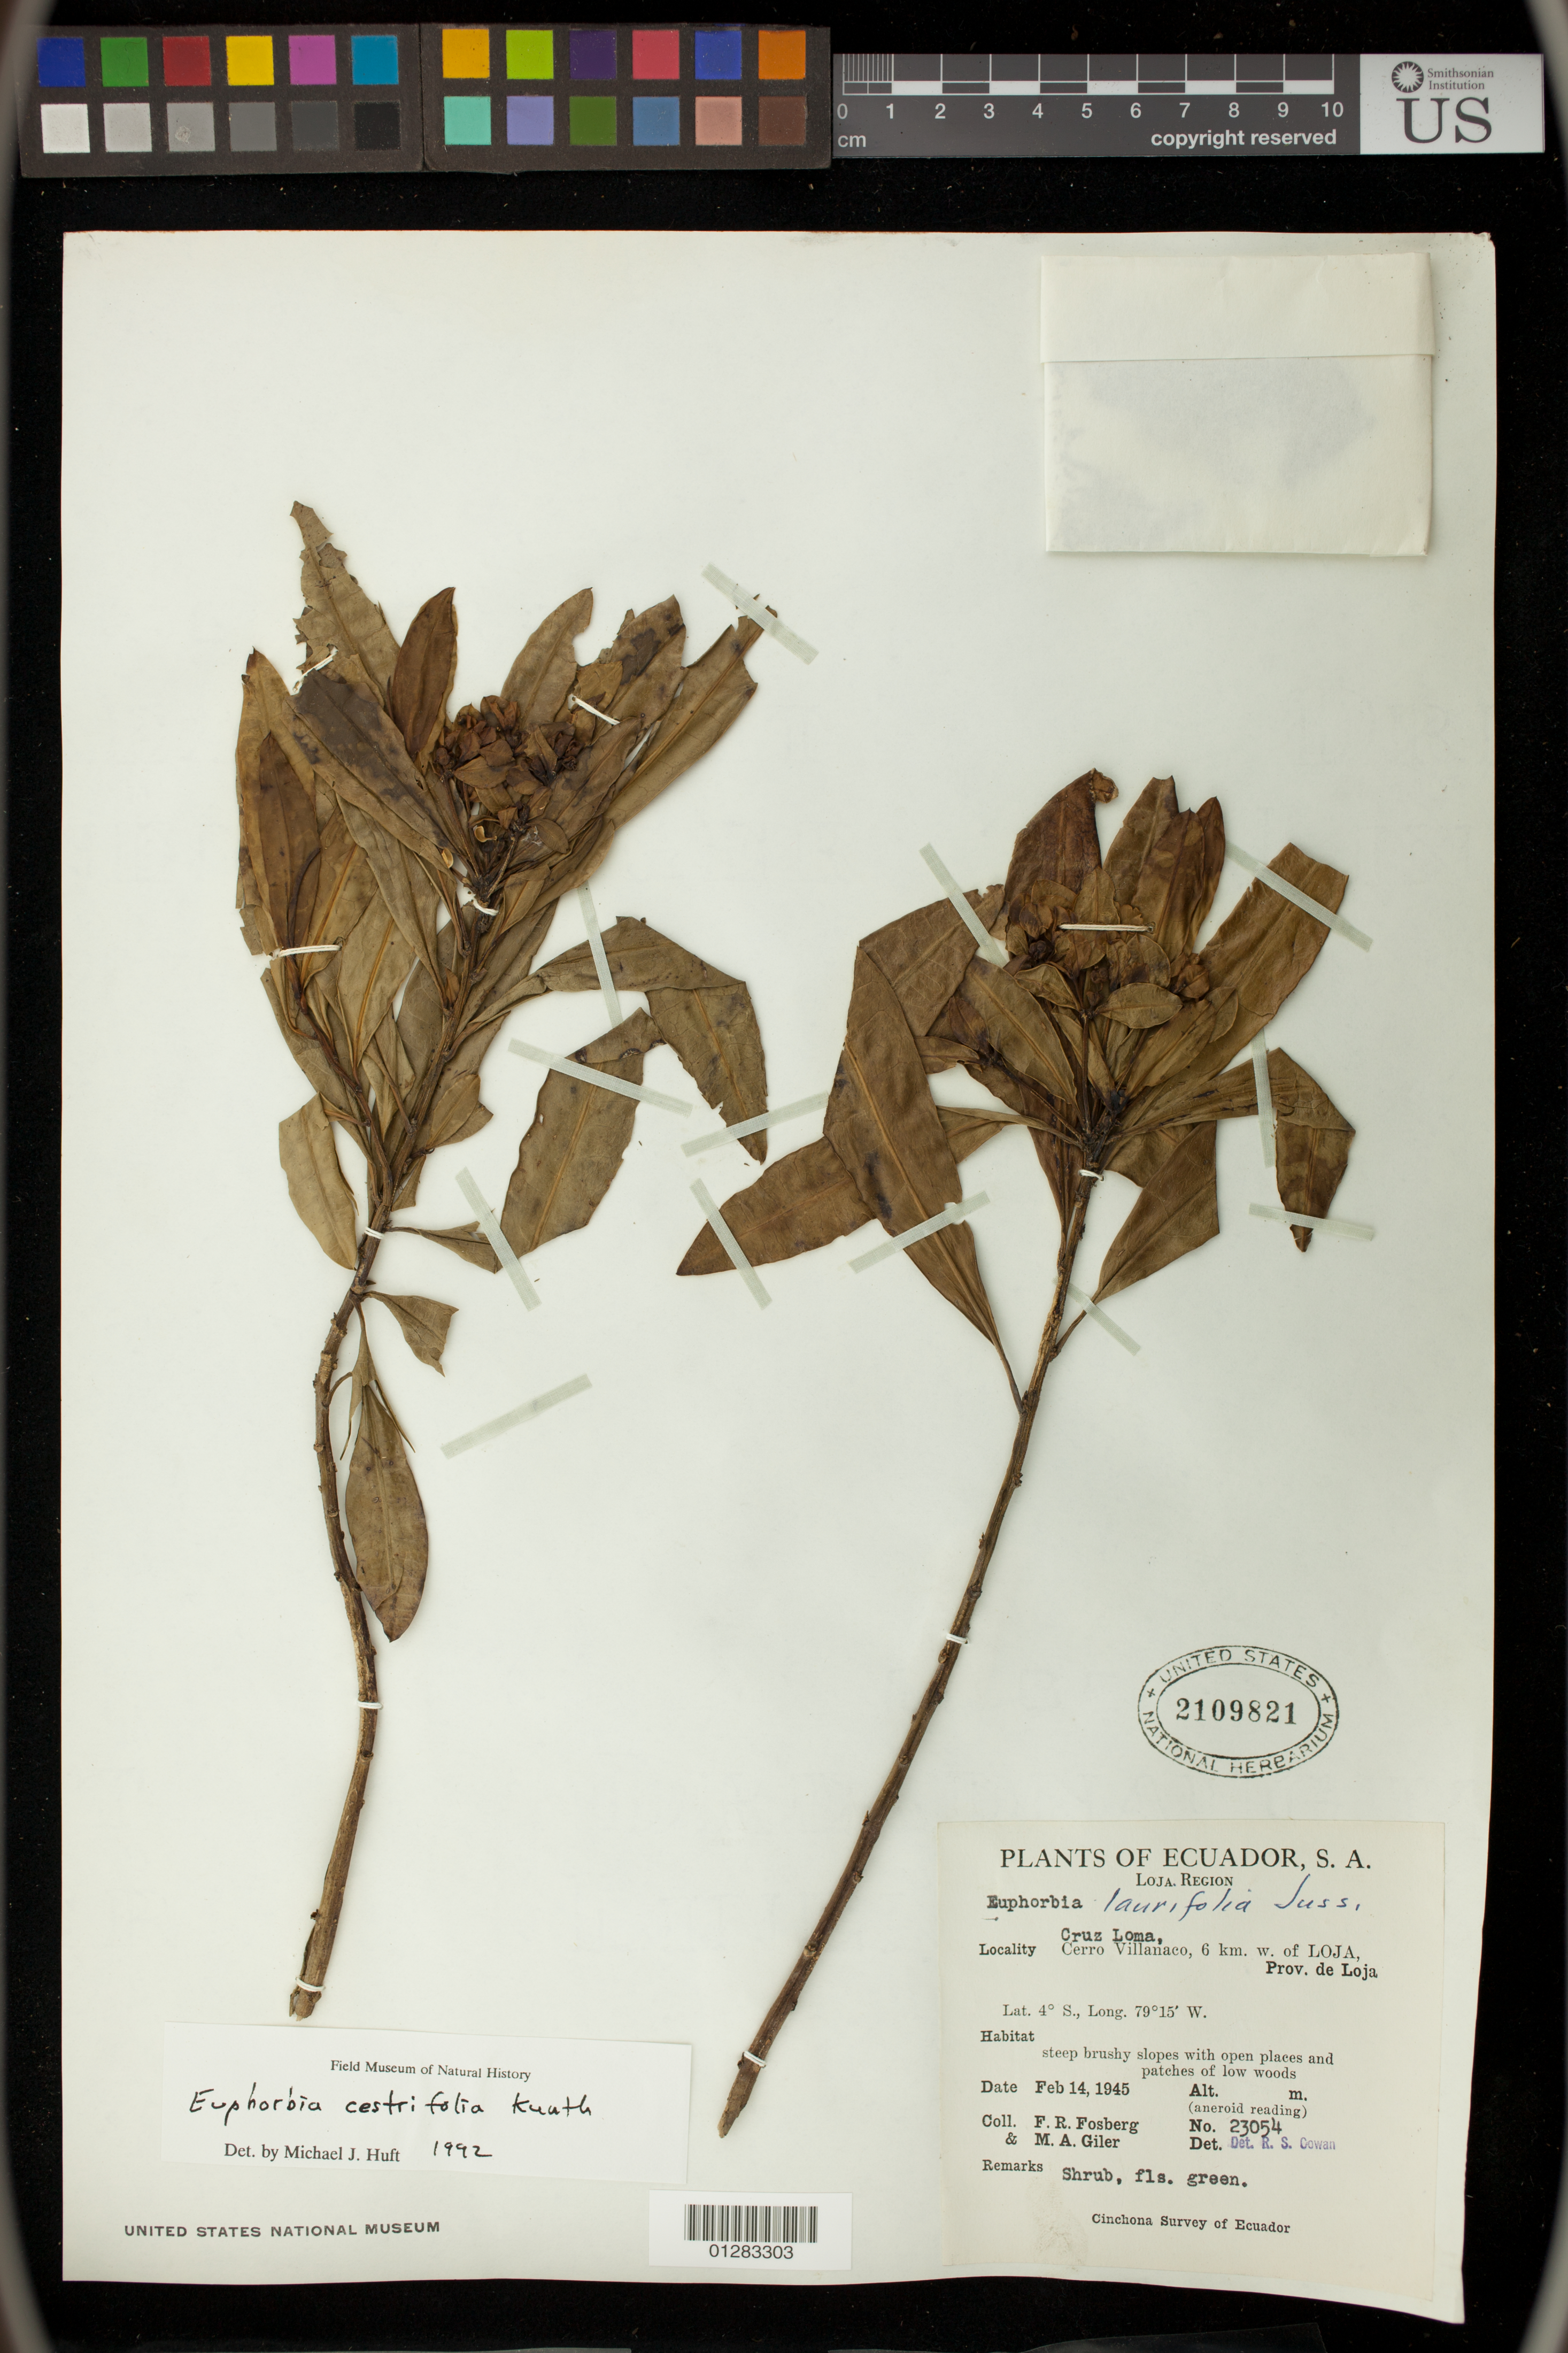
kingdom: Plantae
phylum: Tracheophyta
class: Magnoliopsida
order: Malpighiales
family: Euphorbiaceae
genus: Euphorbia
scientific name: Euphorbia cotinifolia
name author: L.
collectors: F. R. Fosberg & M. Gíler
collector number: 23054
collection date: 1945-02-14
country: Ecuador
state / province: Loja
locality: Cruz Loma. Cerro Villanaco, 6 km. w. of Loja.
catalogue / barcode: US 2109821